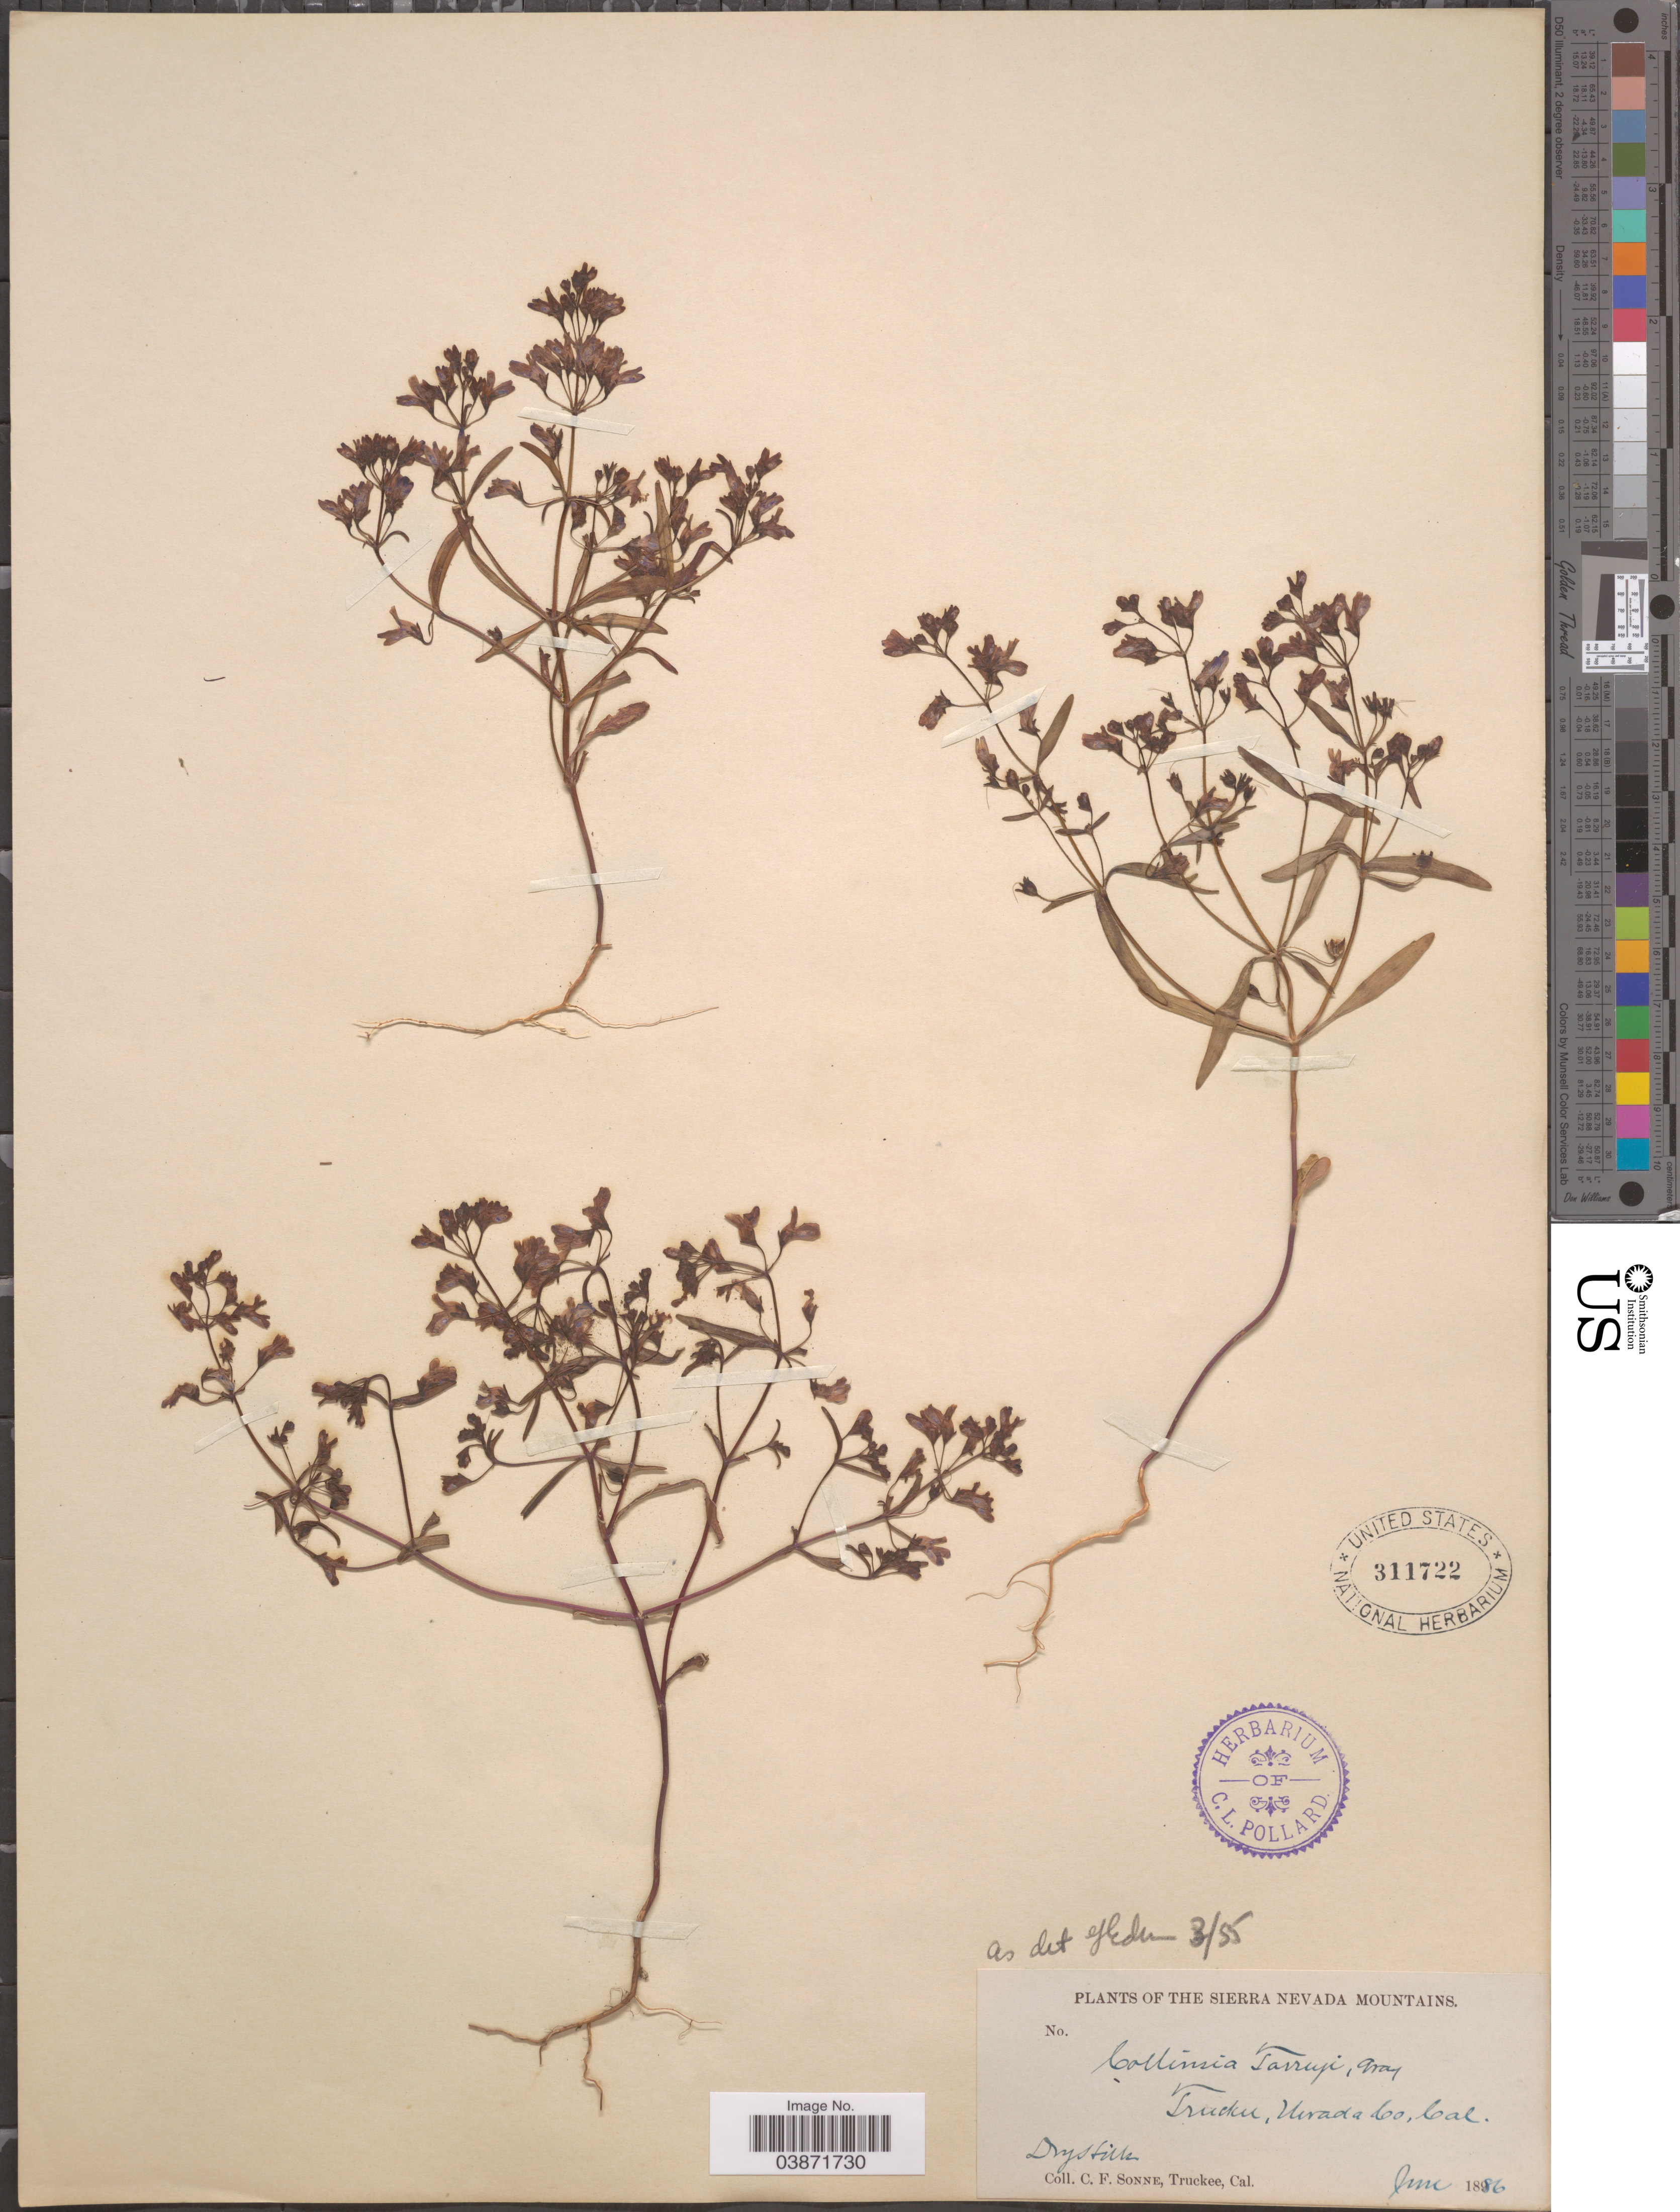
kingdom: Plantae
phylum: Tracheophyta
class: Magnoliopsida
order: Lamiales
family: Plantaginaceae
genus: Collinsia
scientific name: Collinsia torreyi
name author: A. Gray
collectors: C. Sonne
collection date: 1886-06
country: United States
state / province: California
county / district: Nevada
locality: Sierra Nevada Mountains. Truckee, Nevada Co.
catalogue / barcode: US 311722